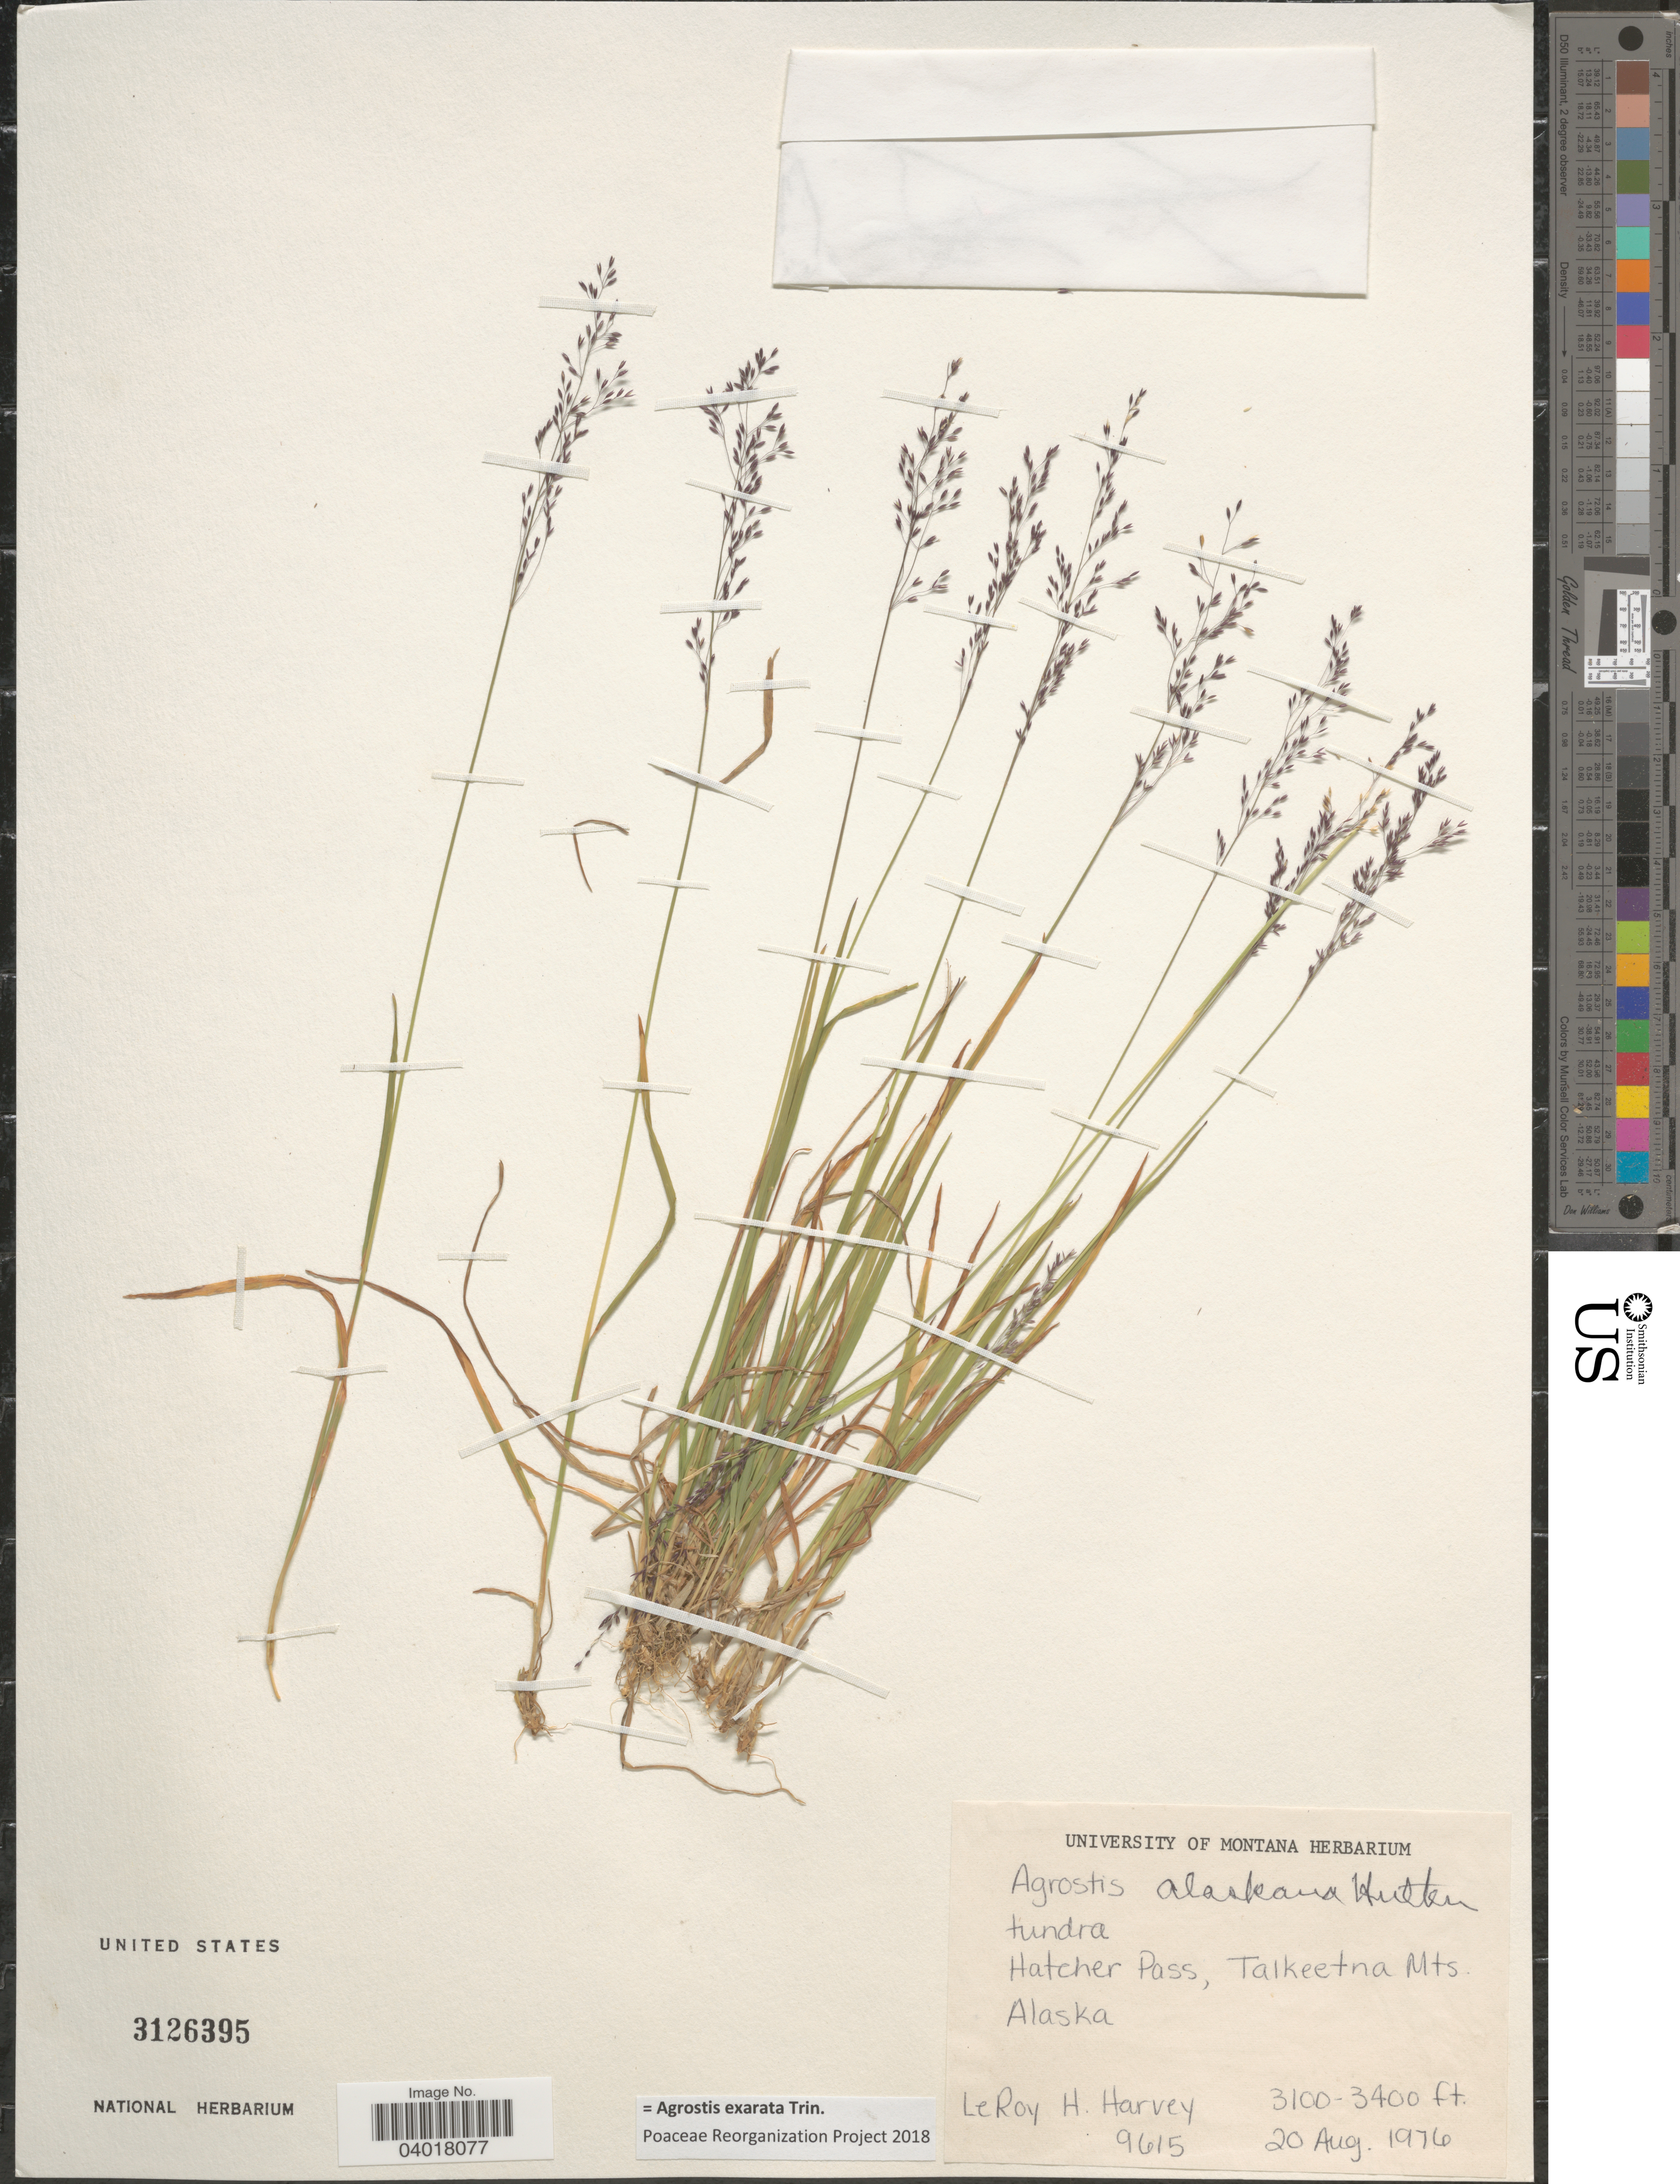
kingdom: Plantae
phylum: Tracheophyta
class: Liliopsida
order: Poales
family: Poaceae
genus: Agrostis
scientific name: Agrostis exarata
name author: Trin.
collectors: L. H. Harvey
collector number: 9615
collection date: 1976-08-20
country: United States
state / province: Alaska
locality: Tundra. Hatcher Pass, Talkeetna Mts.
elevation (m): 945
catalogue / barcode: US 3126395